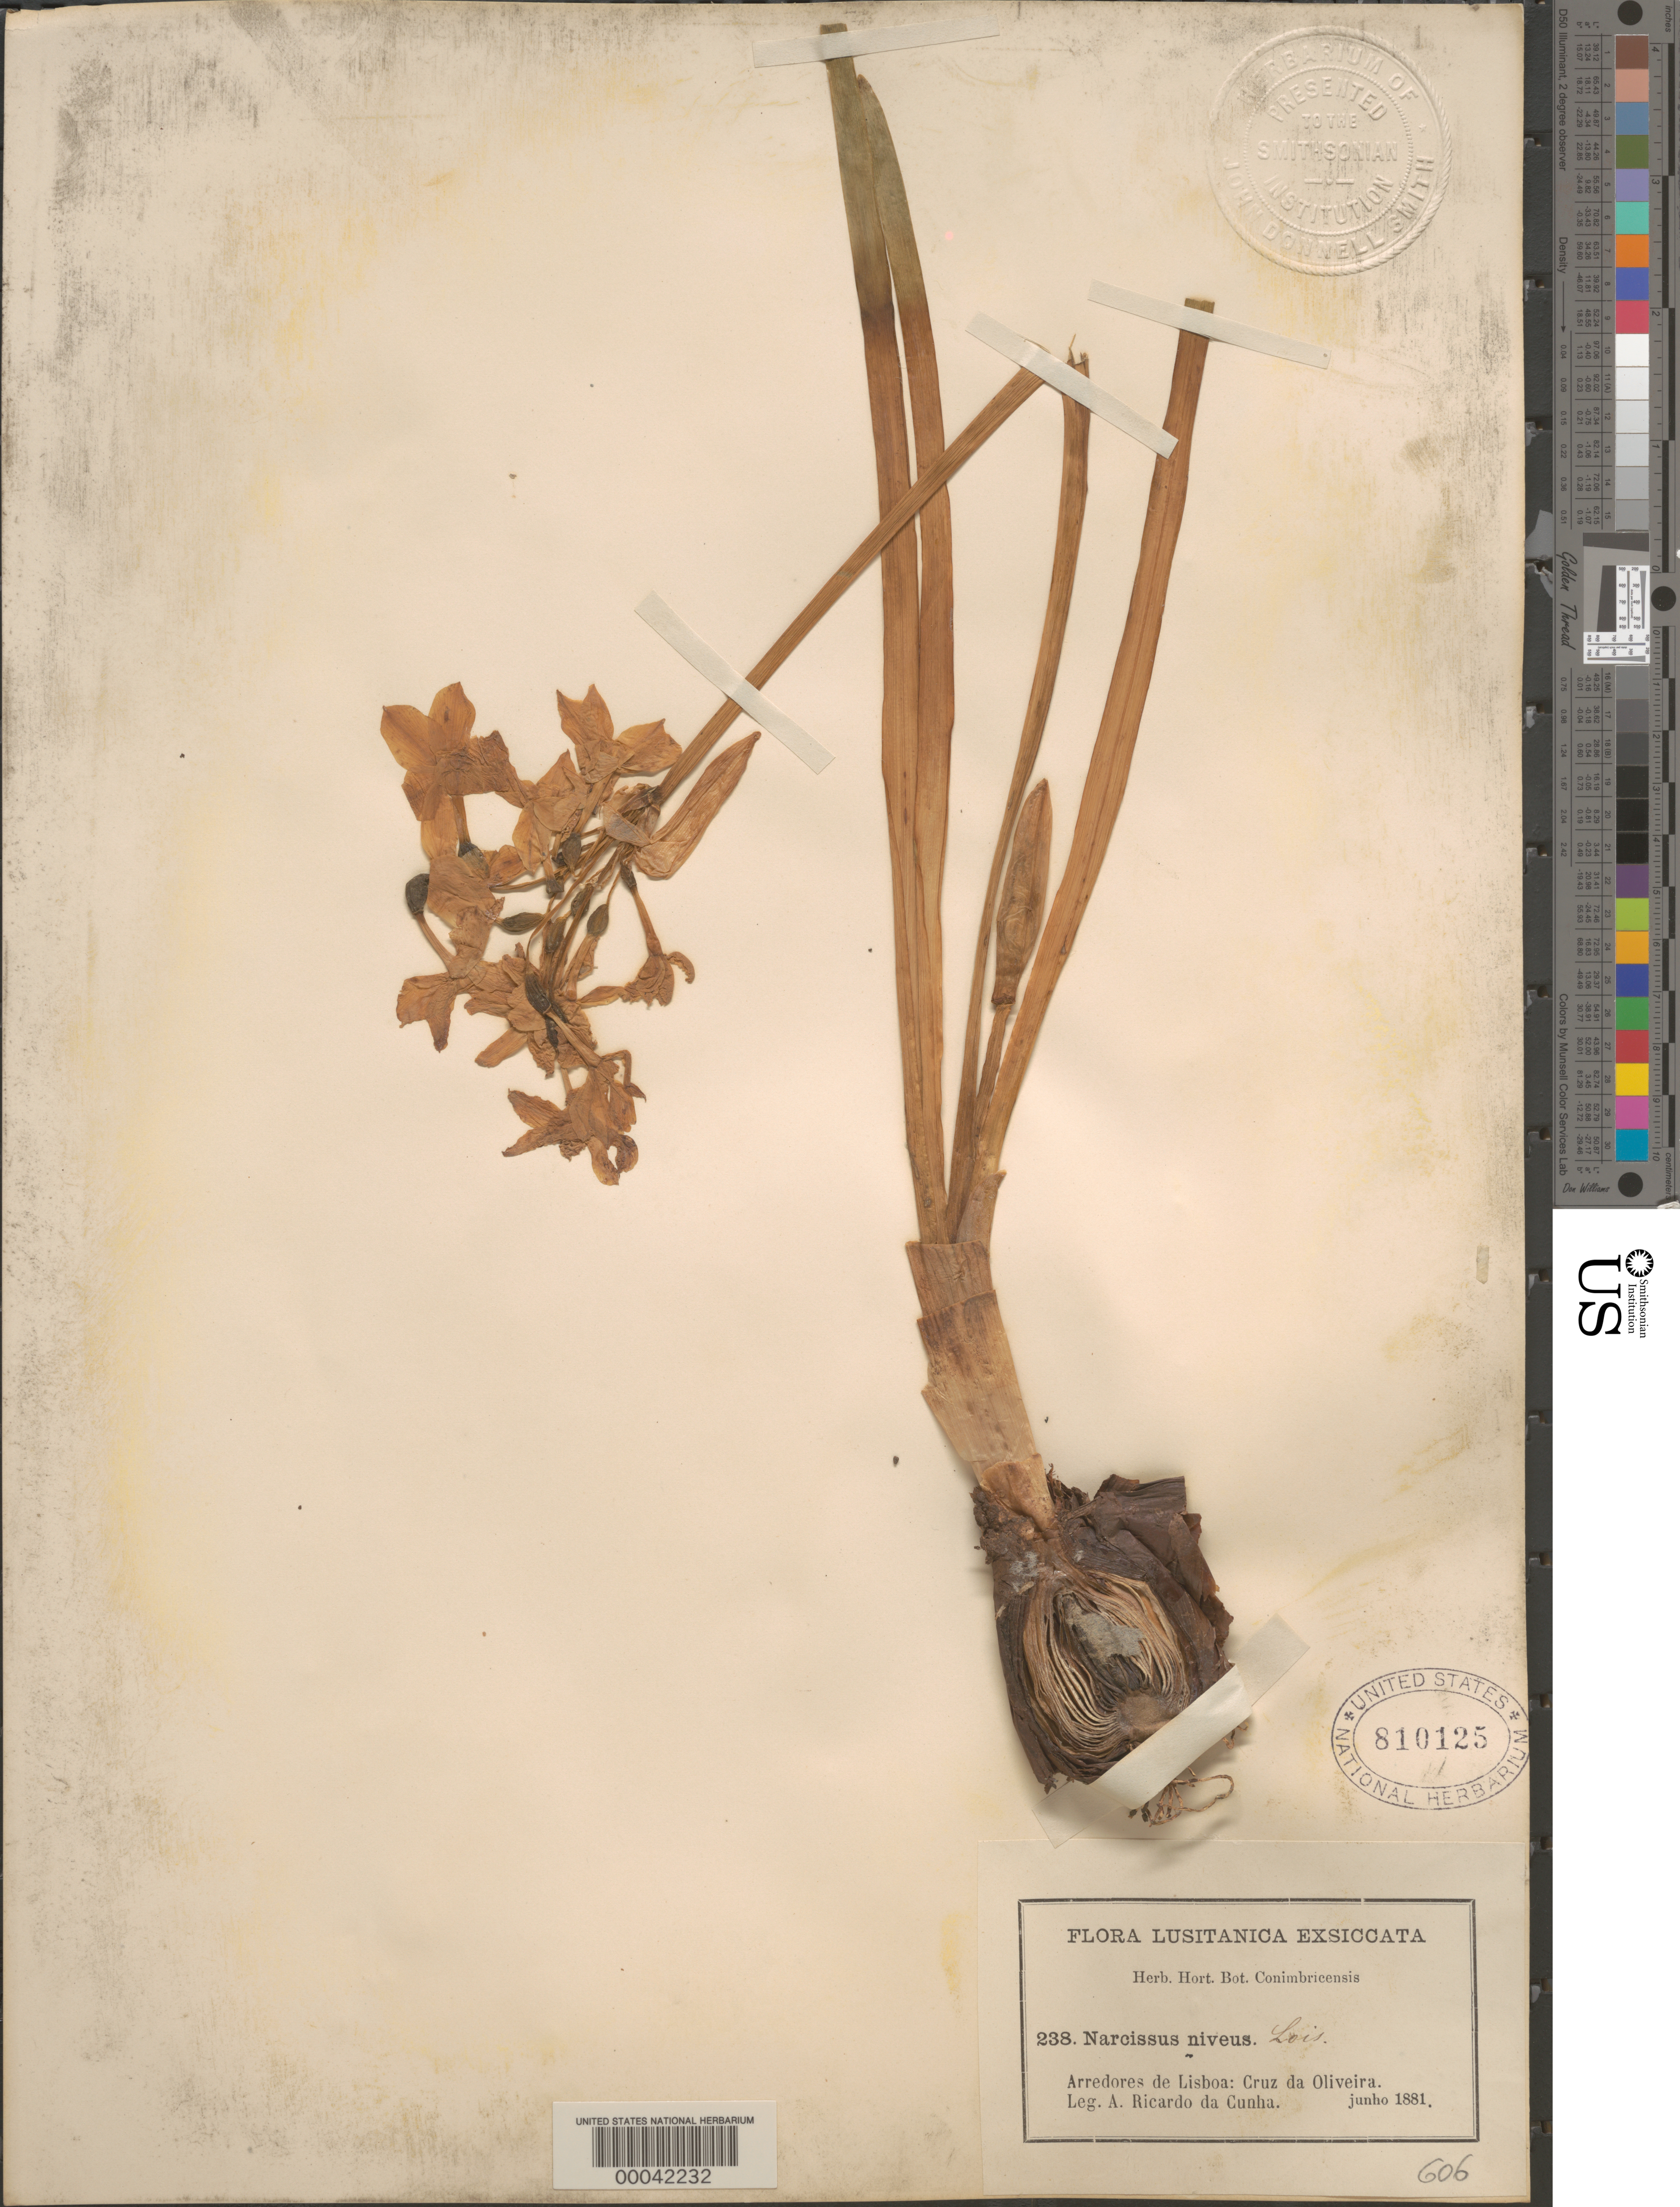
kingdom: Plantae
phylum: Tracheophyta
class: Liliopsida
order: Asparagales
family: Amaryllidaceae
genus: Narcissus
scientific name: Narcissus niveus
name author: Loisel.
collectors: A. Da Cunha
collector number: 238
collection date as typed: Jun 1881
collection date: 1881-06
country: Portugal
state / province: Lisboa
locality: Cruz da oliveira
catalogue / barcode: US 810125